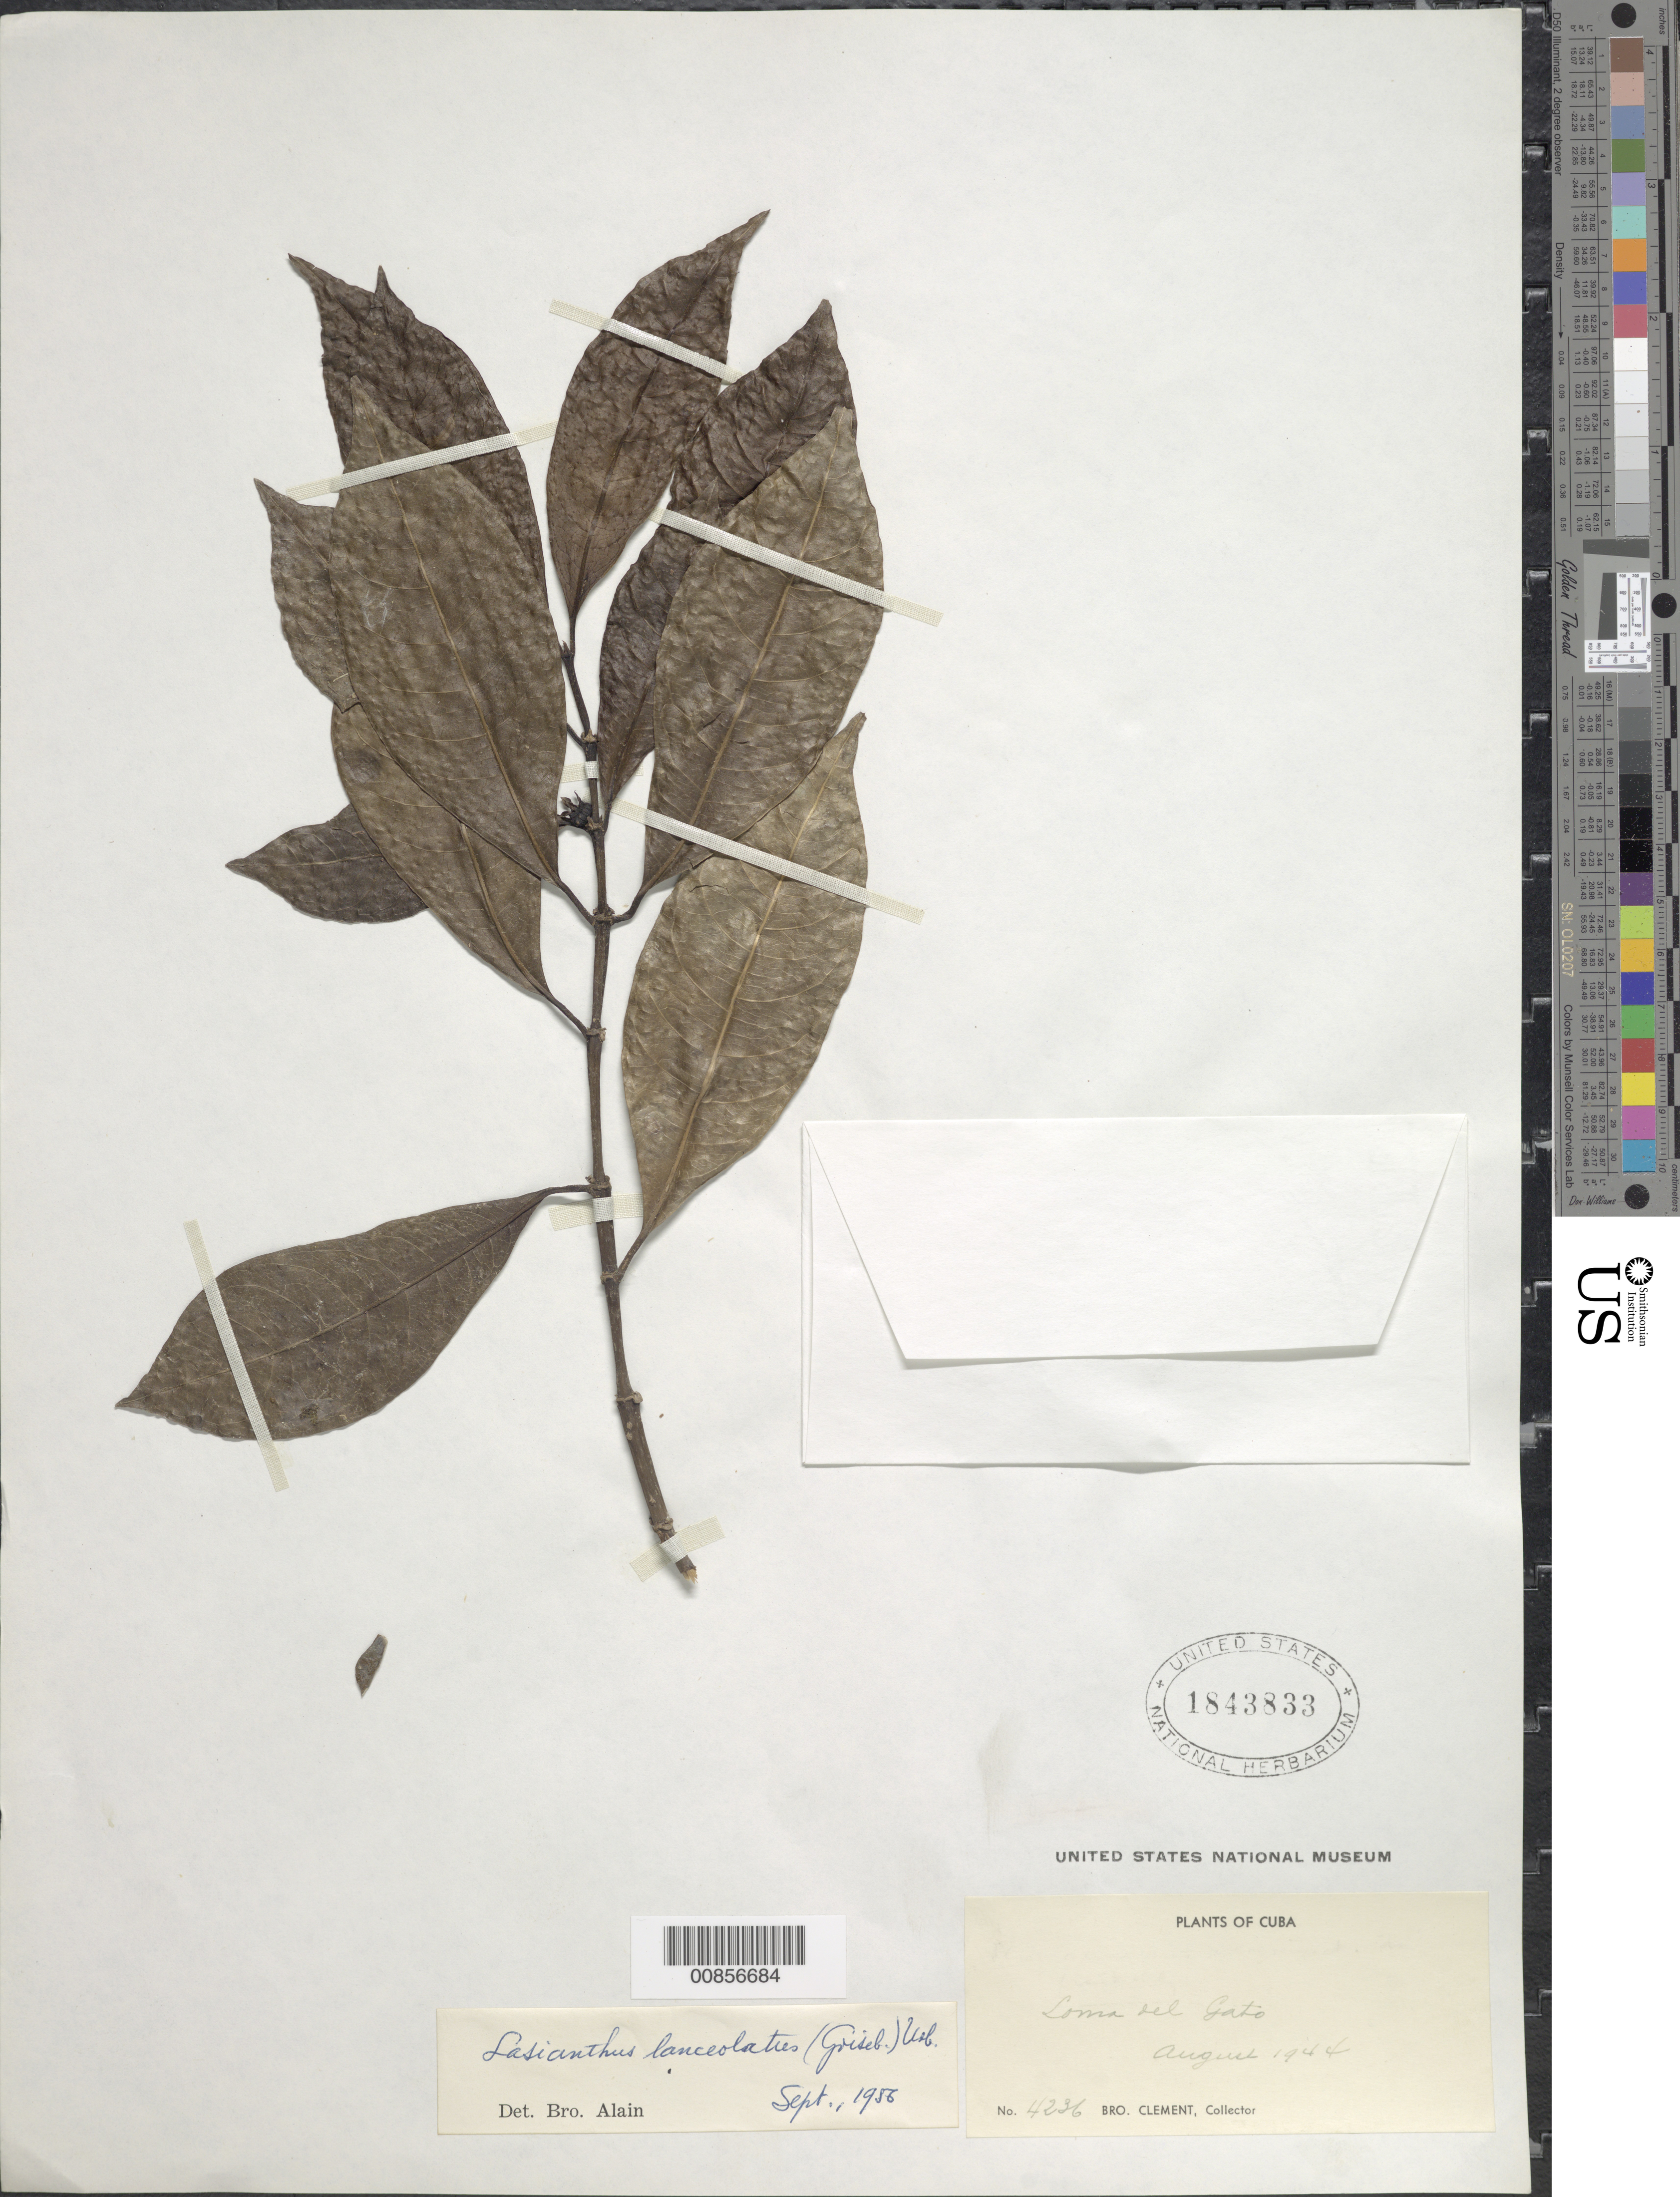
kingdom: Plantae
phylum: Tracheophyta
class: Magnoliopsida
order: Gentianales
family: Rubiaceae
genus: Lasianthus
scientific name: Lasianthus lanceolatus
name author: (Griseb.) Urb.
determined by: Liogier, Alain H.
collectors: Bro. Clemente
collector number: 4236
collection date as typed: Aug 1944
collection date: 1944-08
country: Cuba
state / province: Oriente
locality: Loma del Gato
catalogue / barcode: US 1843833